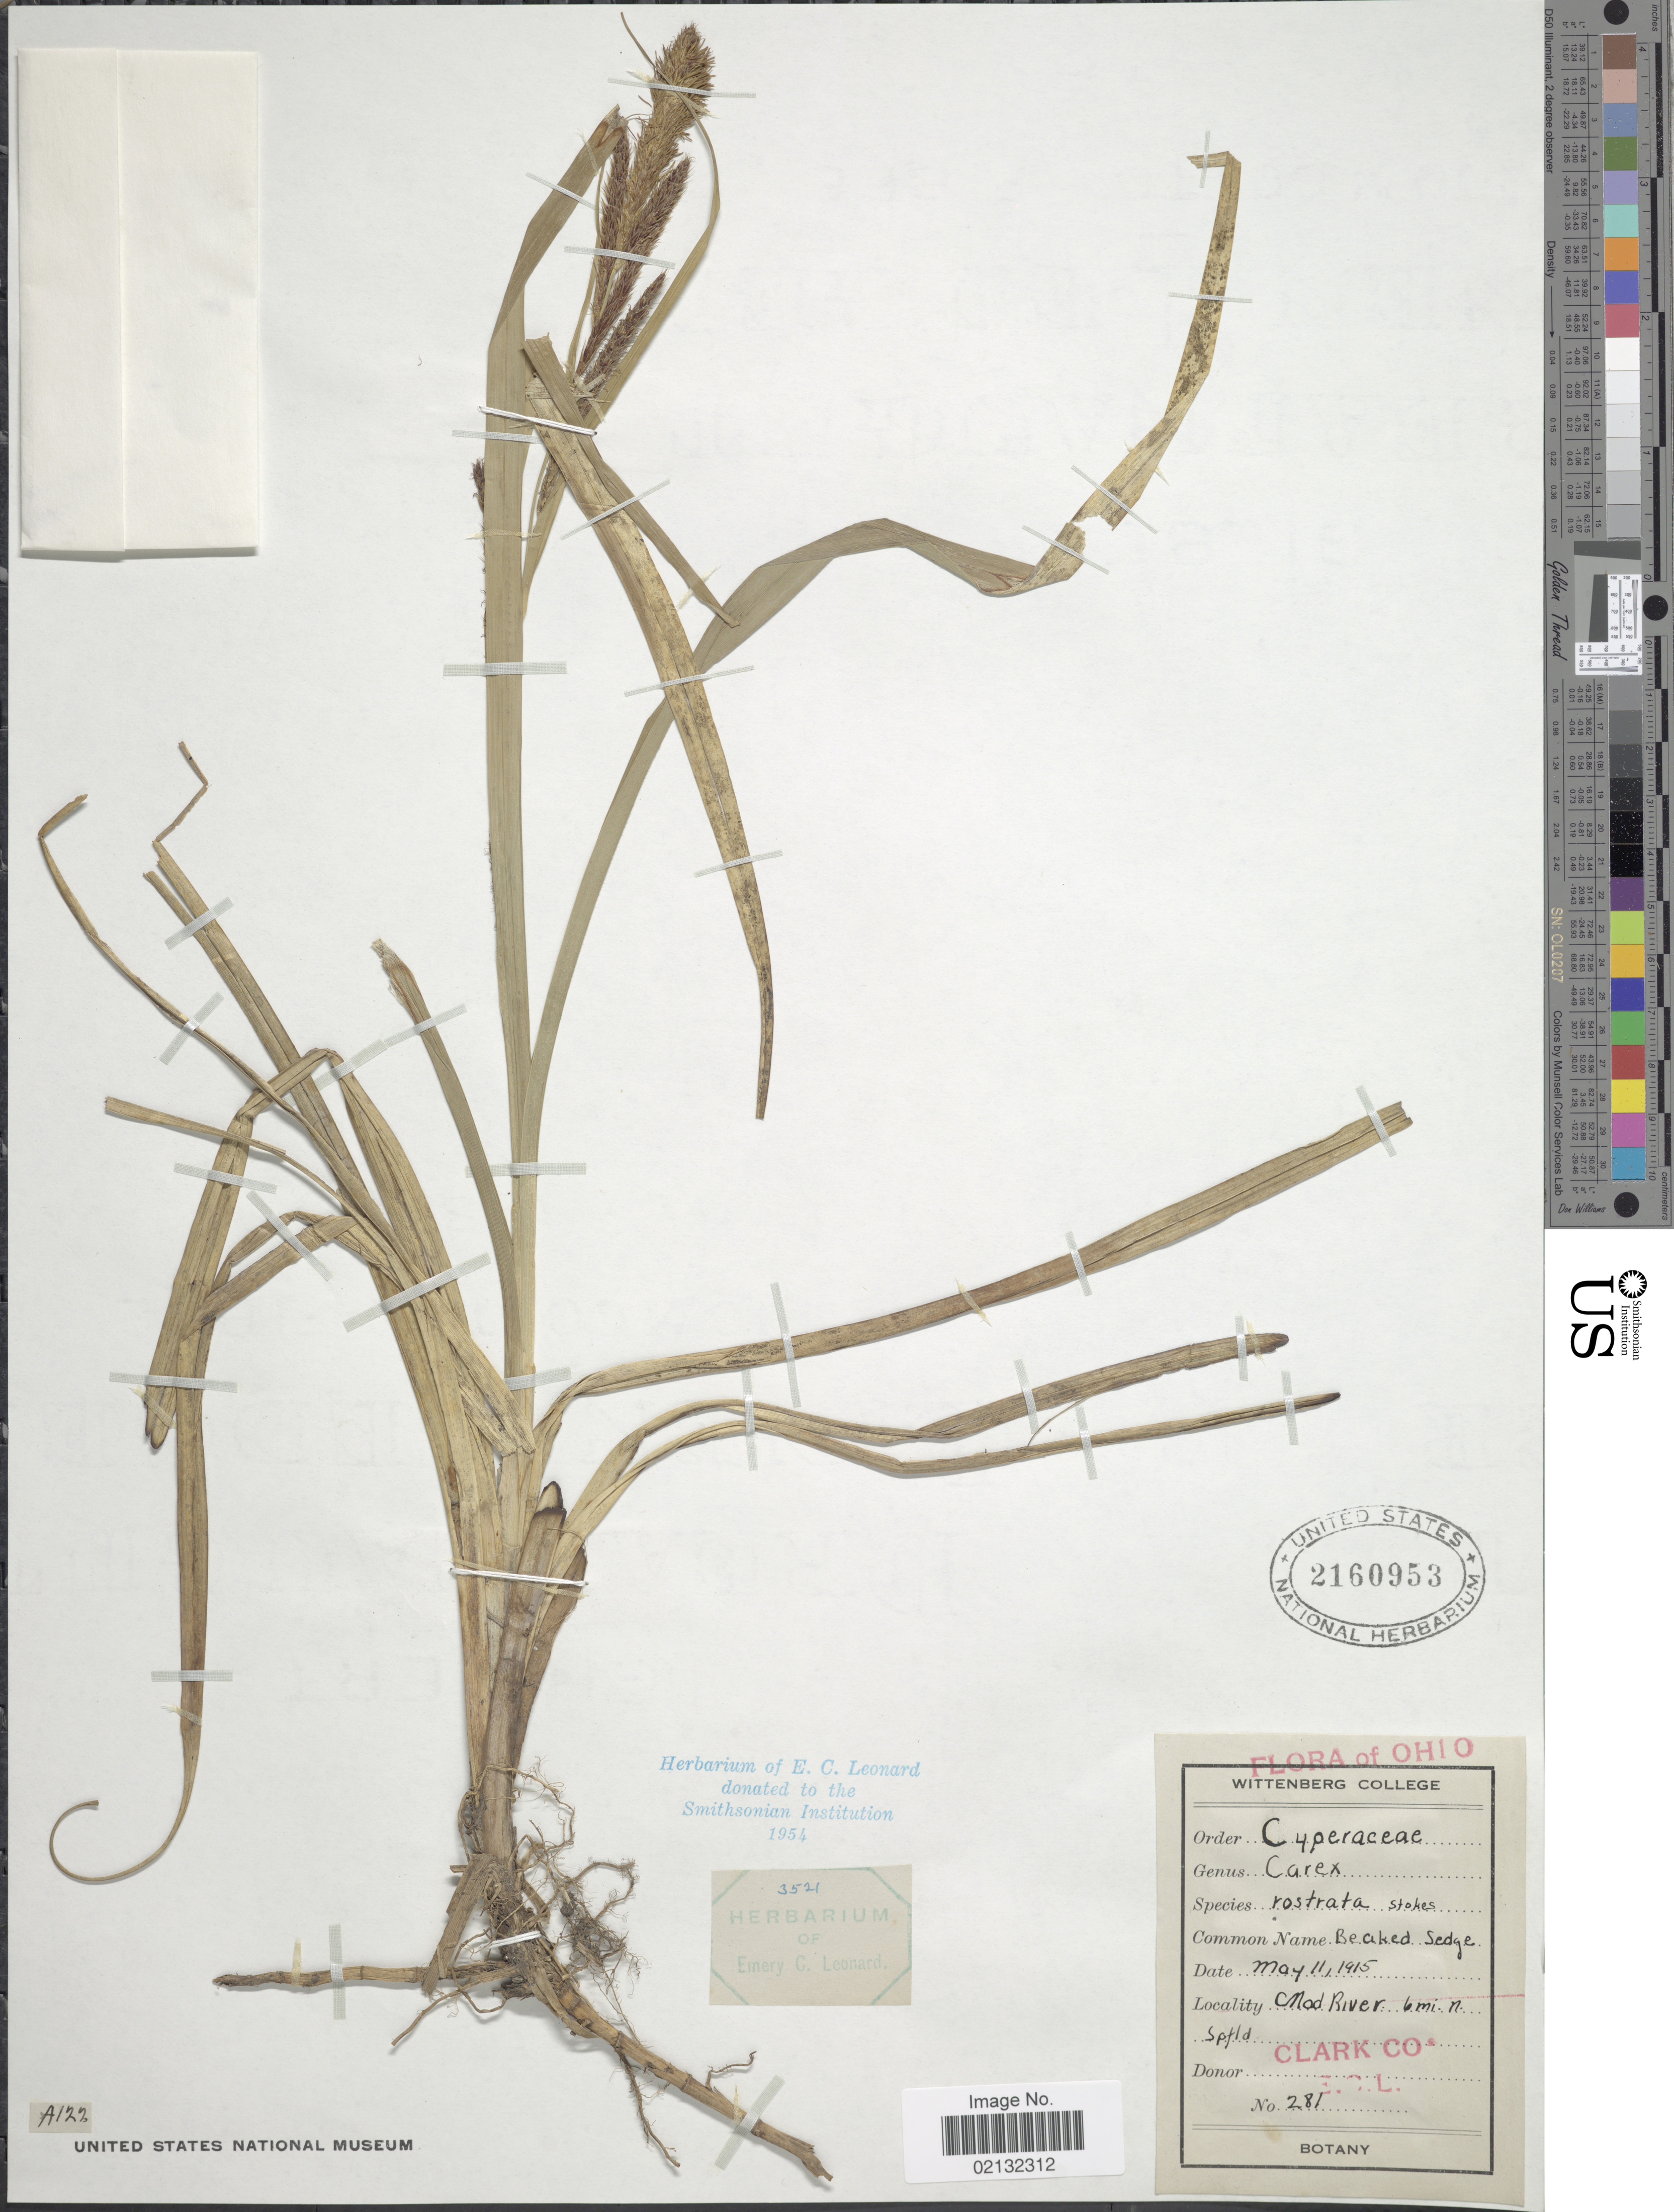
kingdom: Plantae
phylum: Tracheophyta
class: Liliopsida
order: Poales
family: Cyperaceae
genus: Carex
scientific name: Carex rostrata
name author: Stokes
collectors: E. C. Leonard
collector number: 281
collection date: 1915-05-11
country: United States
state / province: Ohio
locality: Mad River 6 mi. n. , Clark Co.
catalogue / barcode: US 2160953